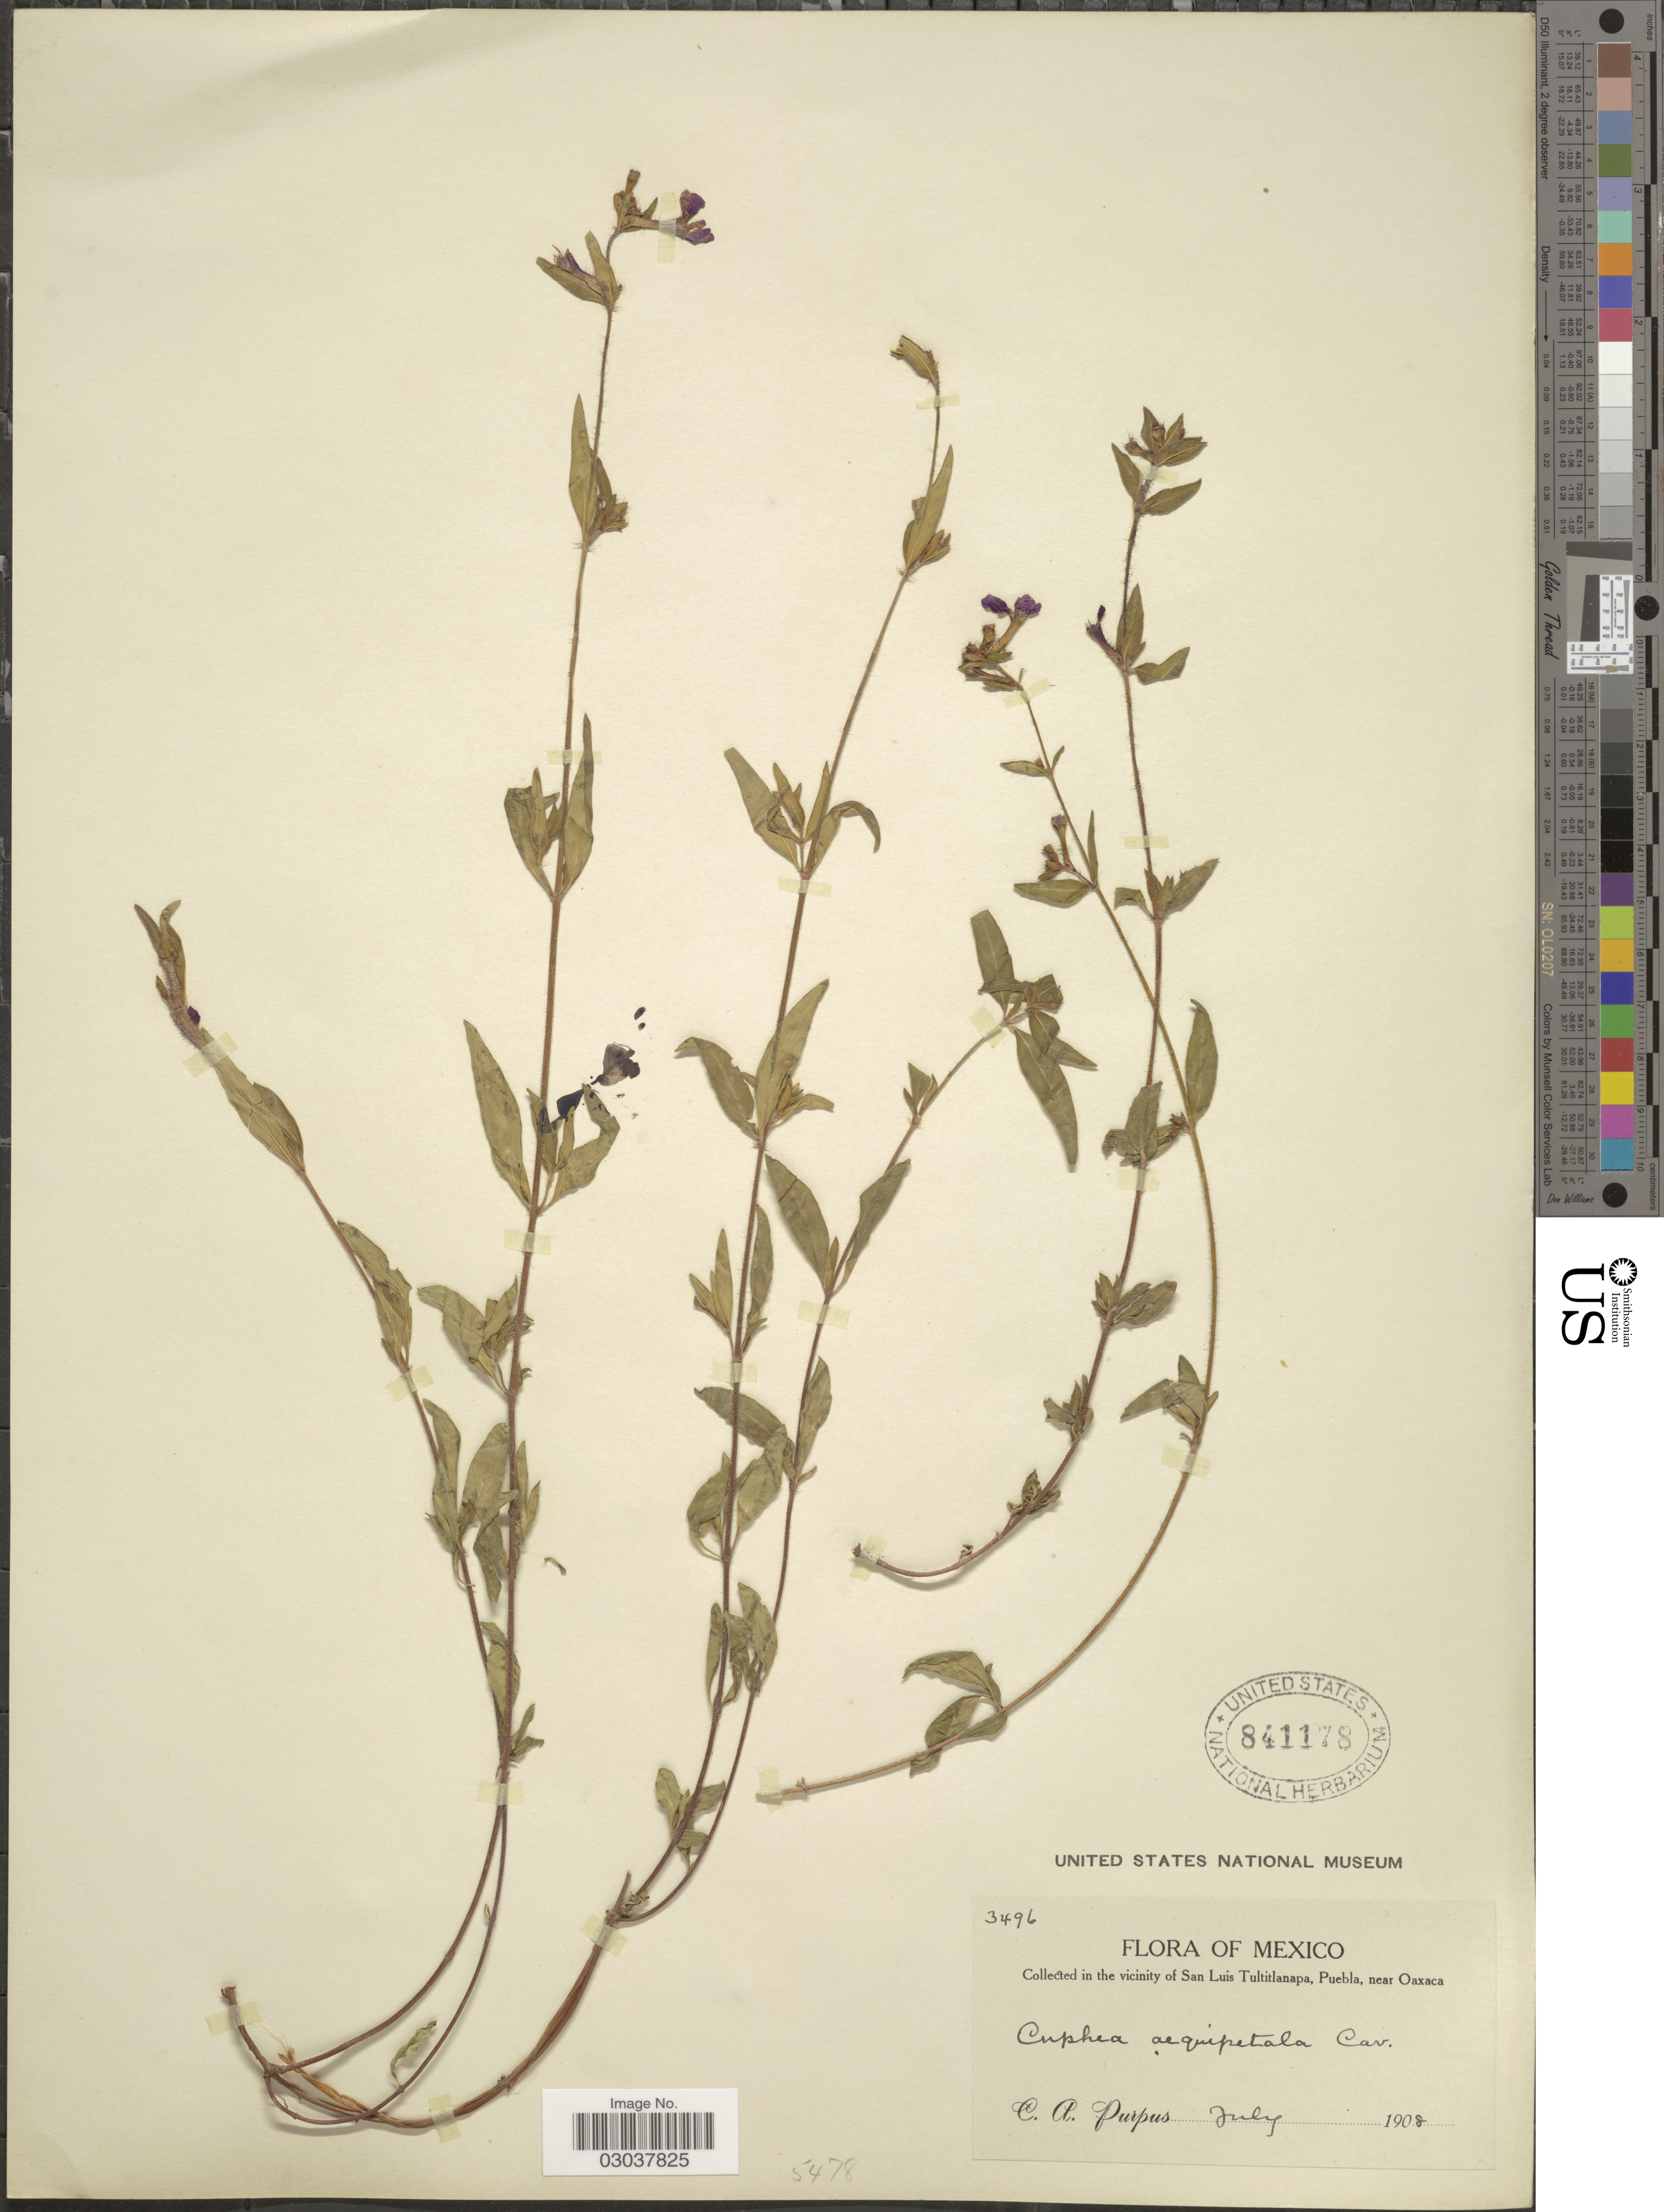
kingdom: Plantae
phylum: Tracheophyta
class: Magnoliopsida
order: Myrtales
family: Lythraceae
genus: Cuphea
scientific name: Cuphea aequipetala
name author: Cav.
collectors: C. A. Purpus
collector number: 3496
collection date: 1908-07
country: Mexico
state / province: Puebla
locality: In the vicinity of San Luis Tultitlanapa, Puebla, near Oaxaca.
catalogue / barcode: US 841178